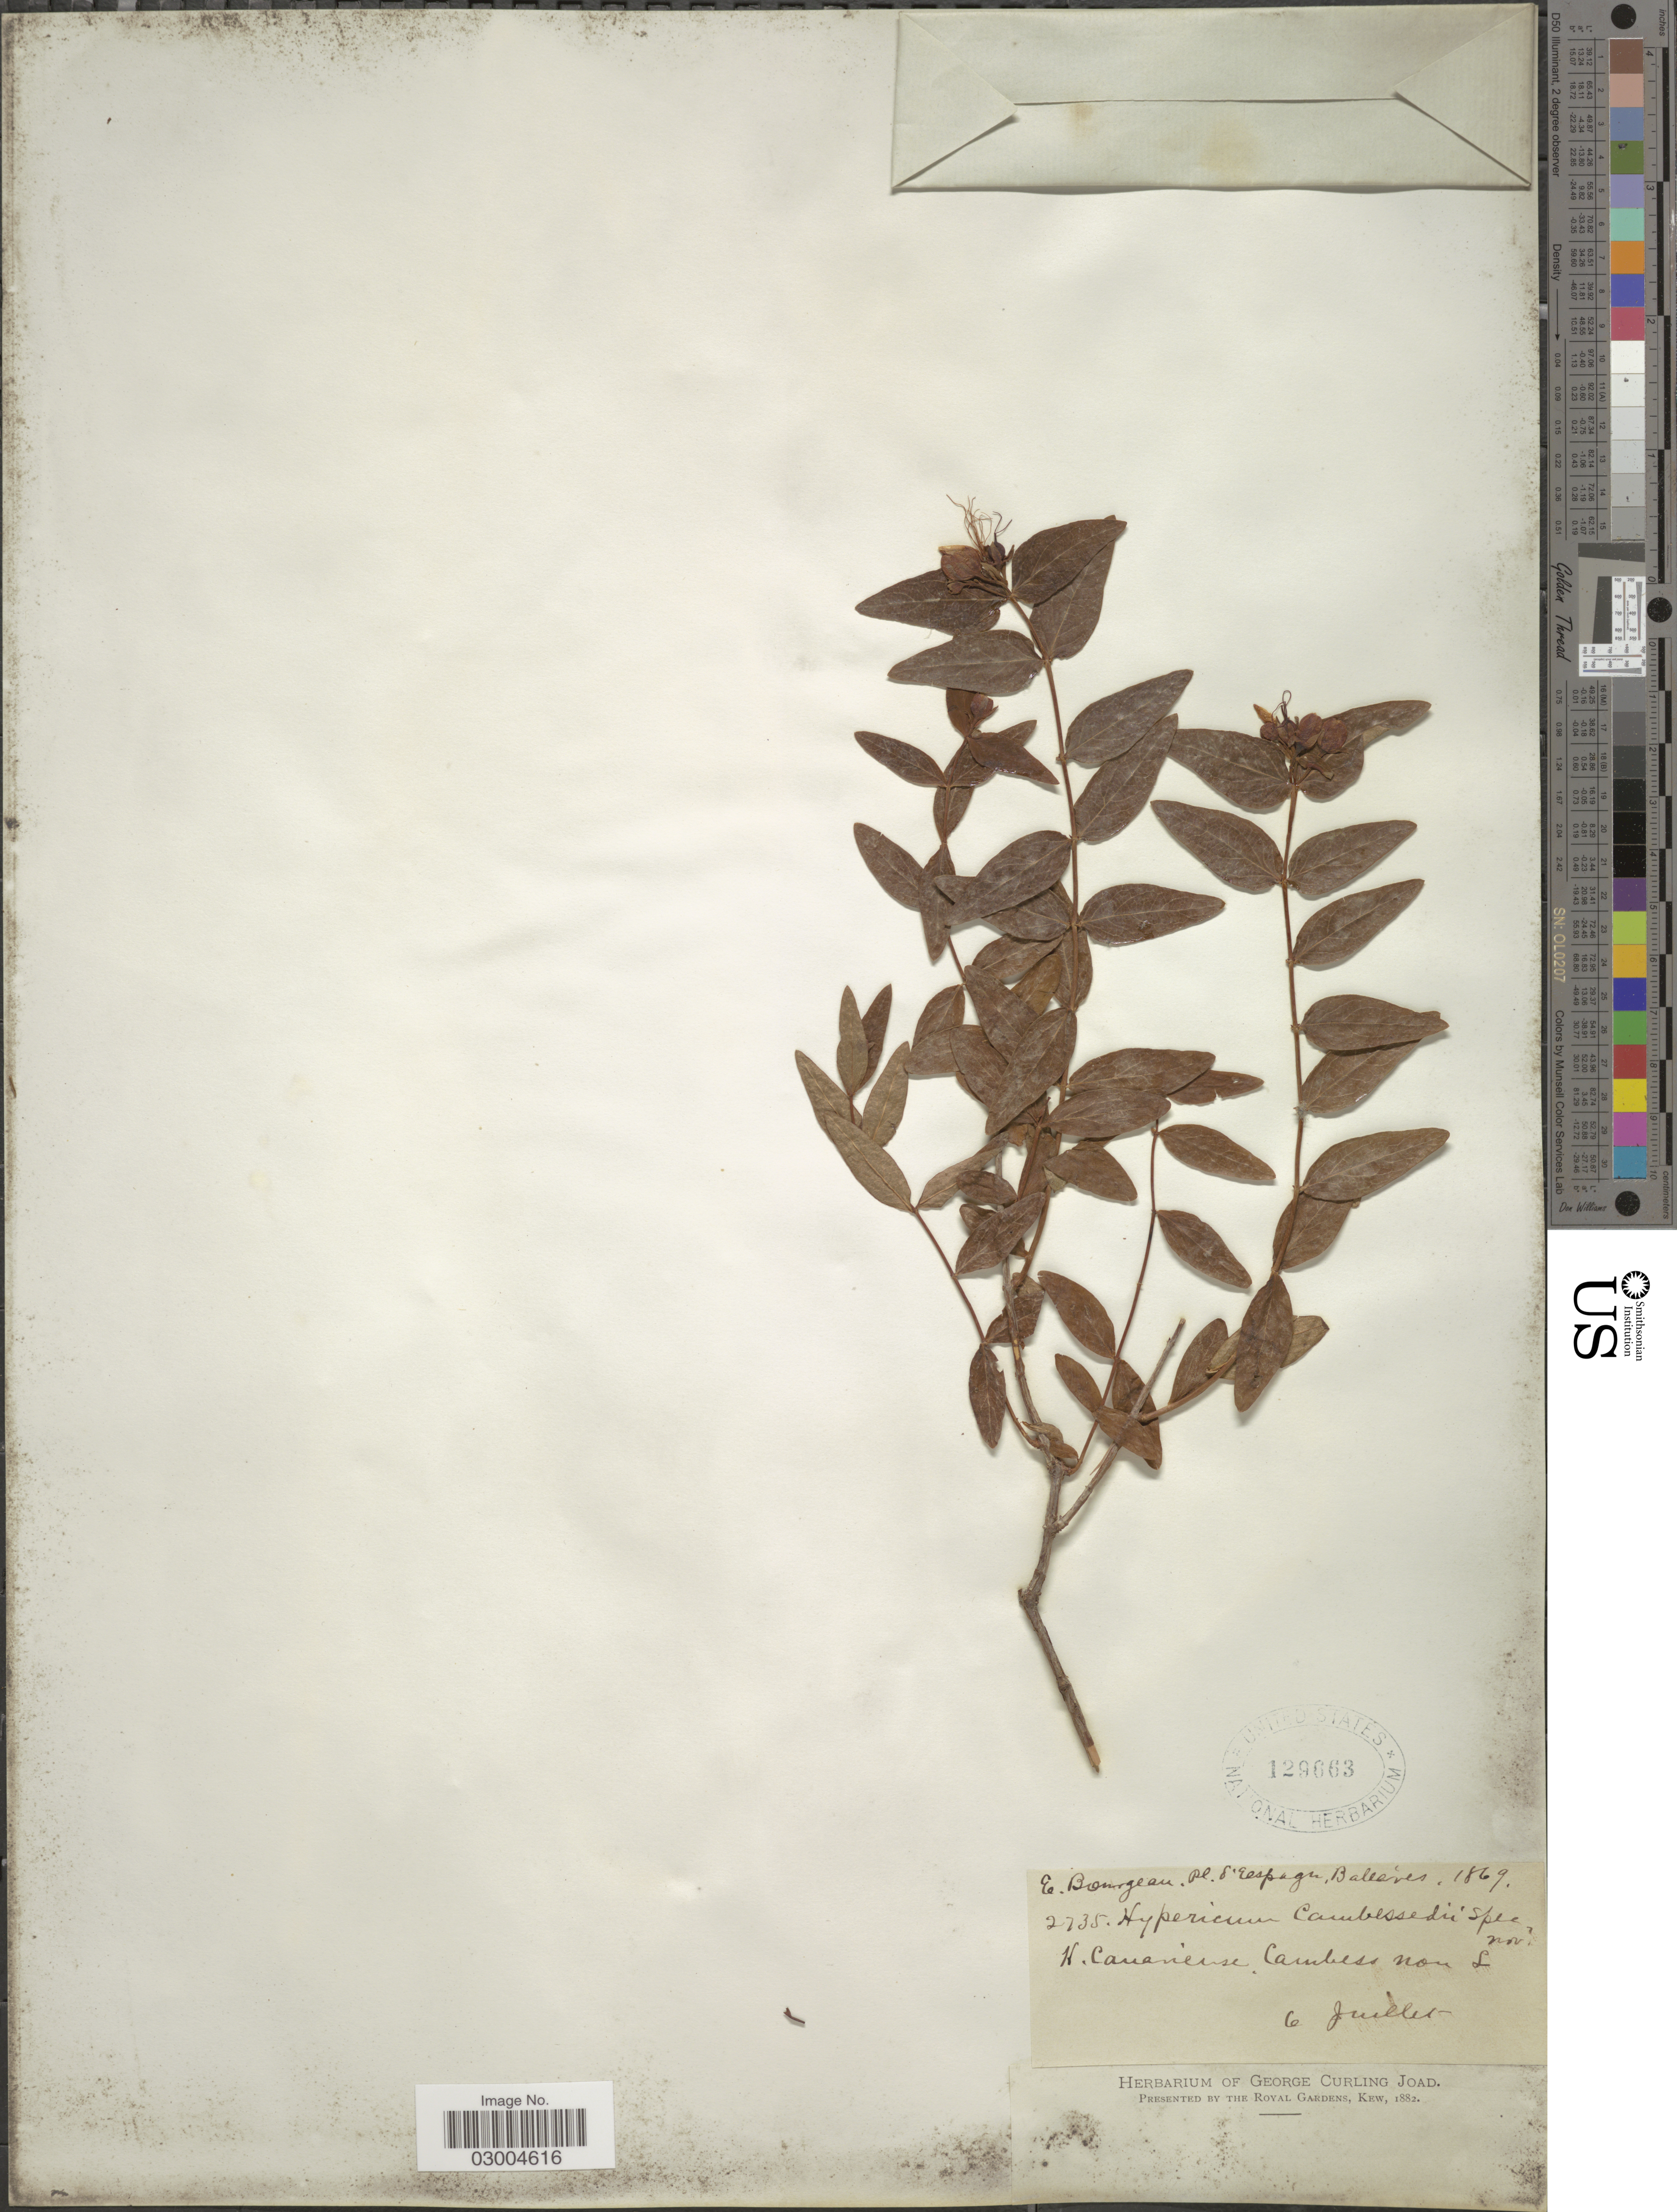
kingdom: Plantae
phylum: Tracheophyta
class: Magnoliopsida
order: Malpighiales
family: Hypericaceae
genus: Hypericum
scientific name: Hypericum cambessedesii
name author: (Coss. ex Nyman) Coss. ex Marés & Vigin.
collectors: E. Bourgeau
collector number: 2735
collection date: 1869-07-06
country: Spain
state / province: Islas Baleares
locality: Espagne, Baleares.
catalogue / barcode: US 129663